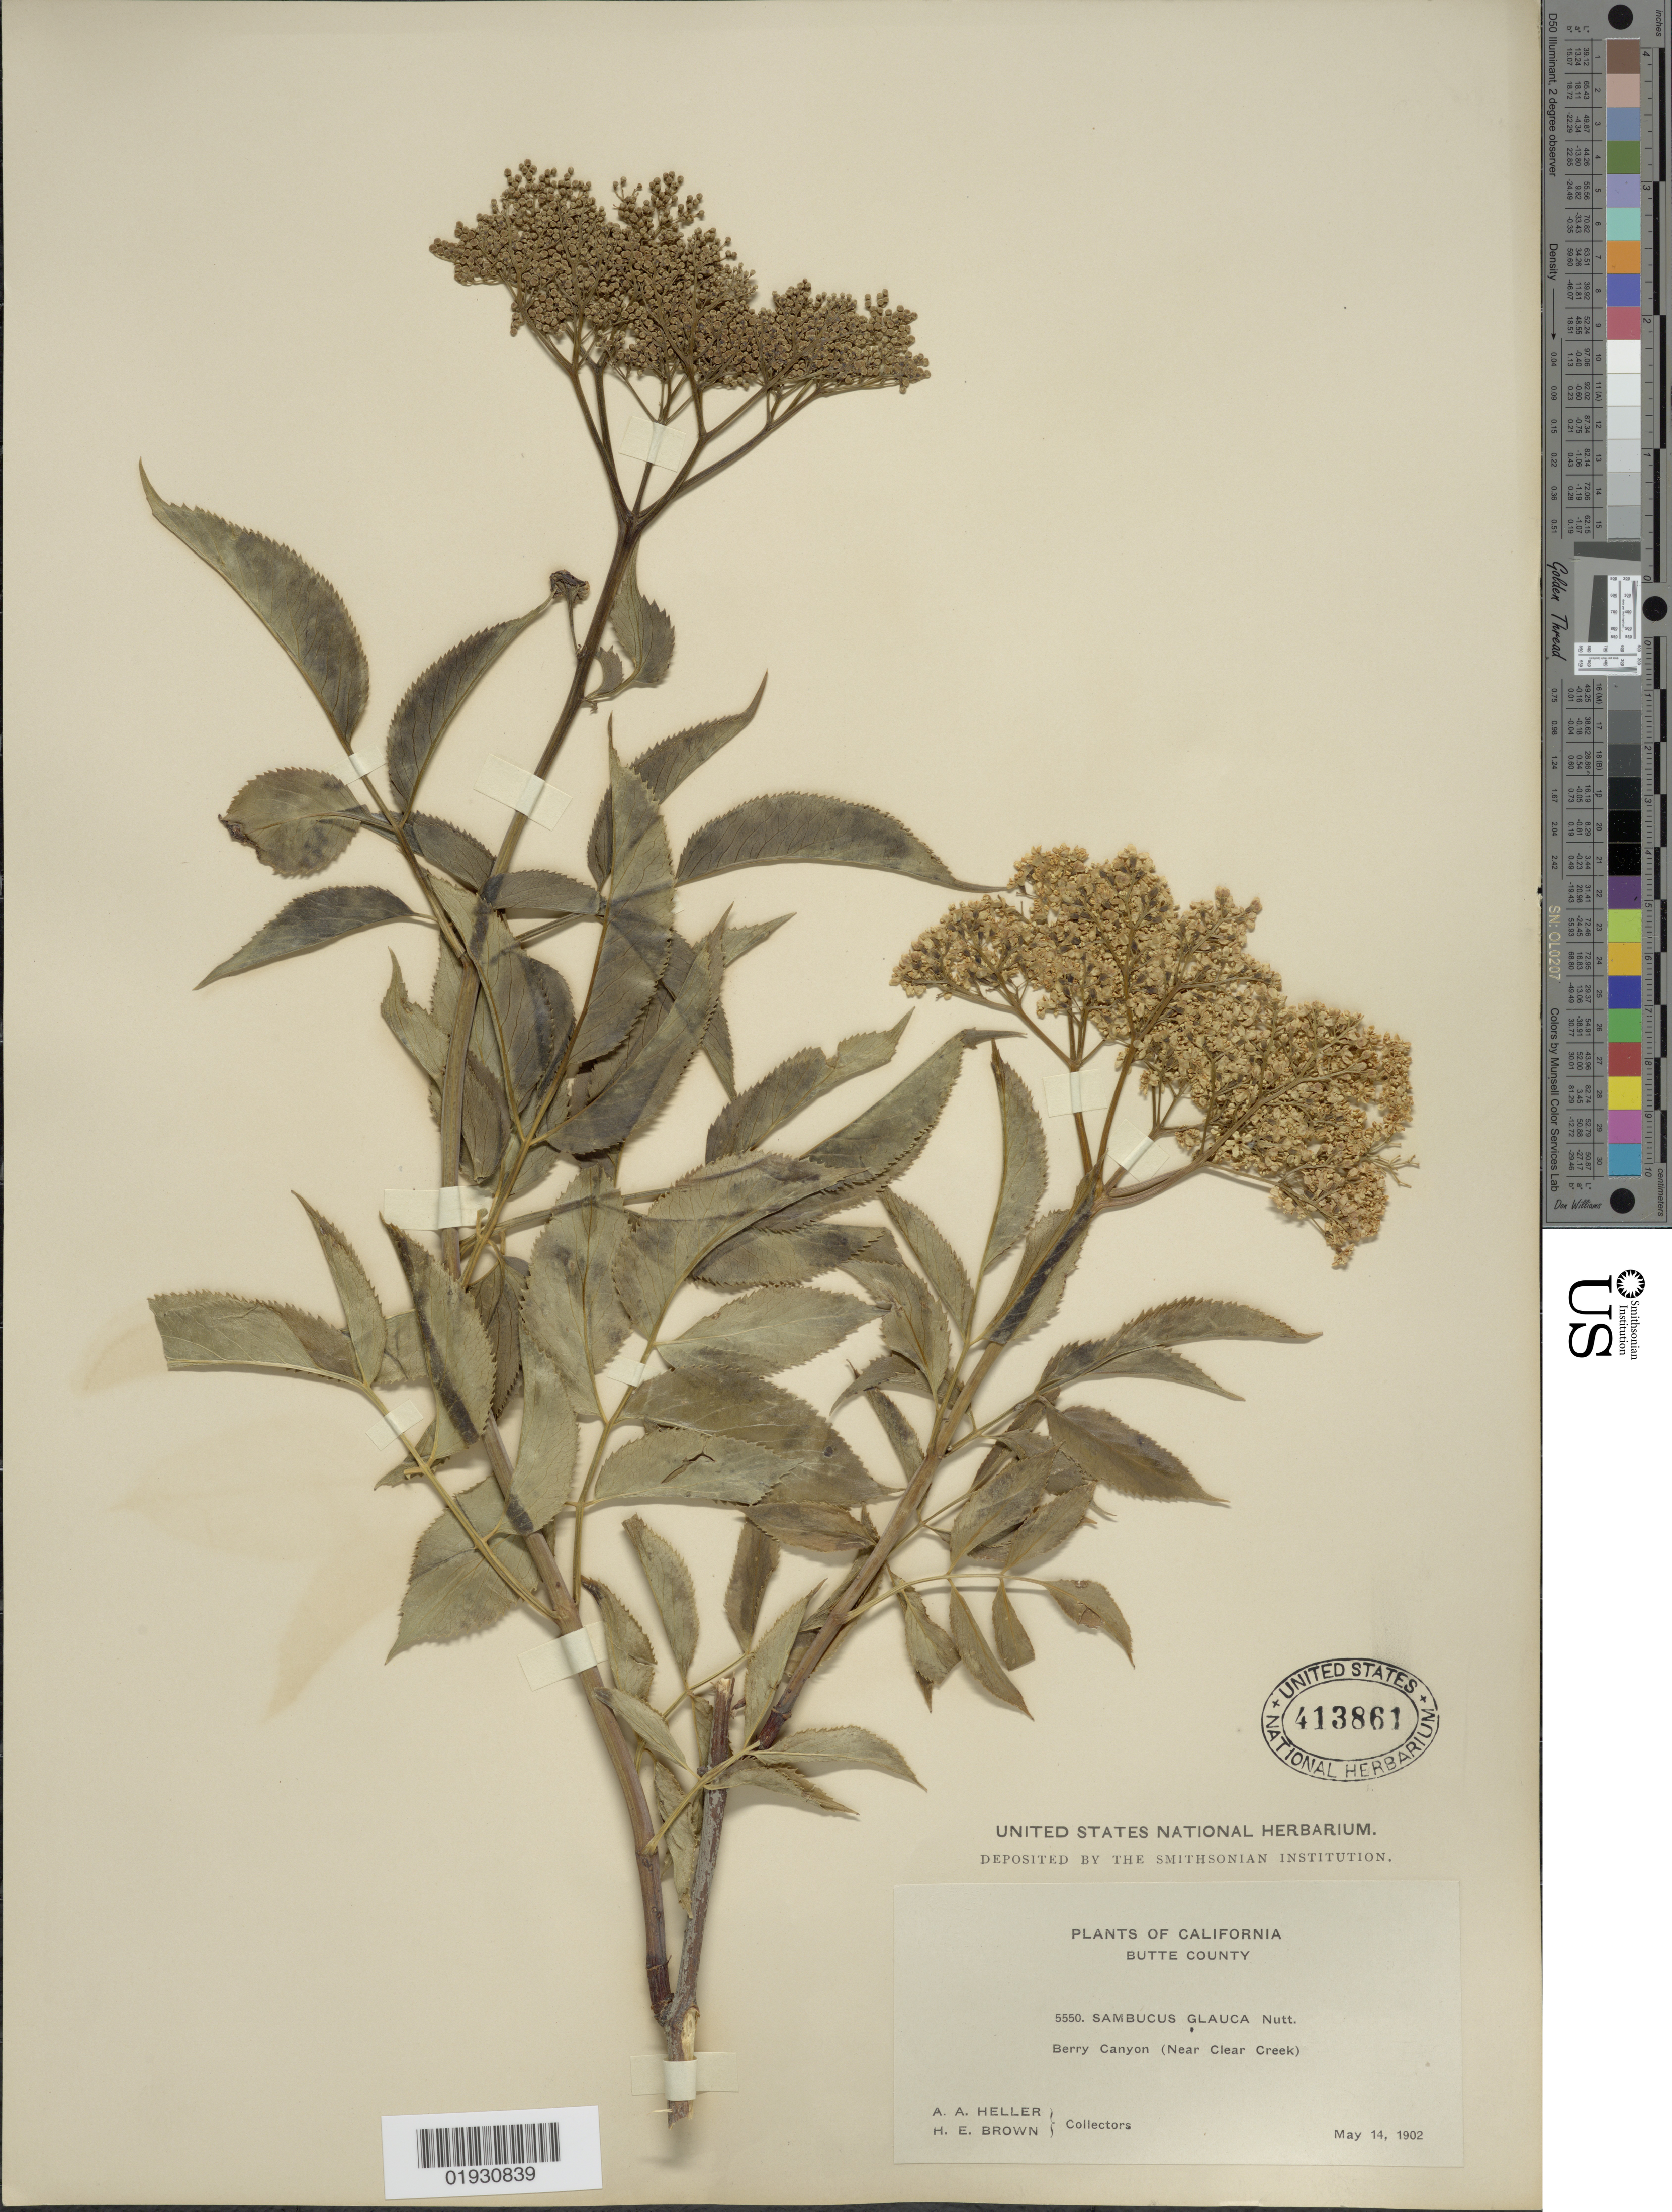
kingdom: Plantae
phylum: Tracheophyta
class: Magnoliopsida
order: Dipsacales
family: Viburnaceae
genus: Sambucus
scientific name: Sambucus cerulea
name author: Raf.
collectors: A. A. Heller & H. E. Brown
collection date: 1902-05-14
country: United States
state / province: California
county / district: Butte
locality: Butte County. Berry Canyon (Near Clear Creek).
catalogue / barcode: US 413861